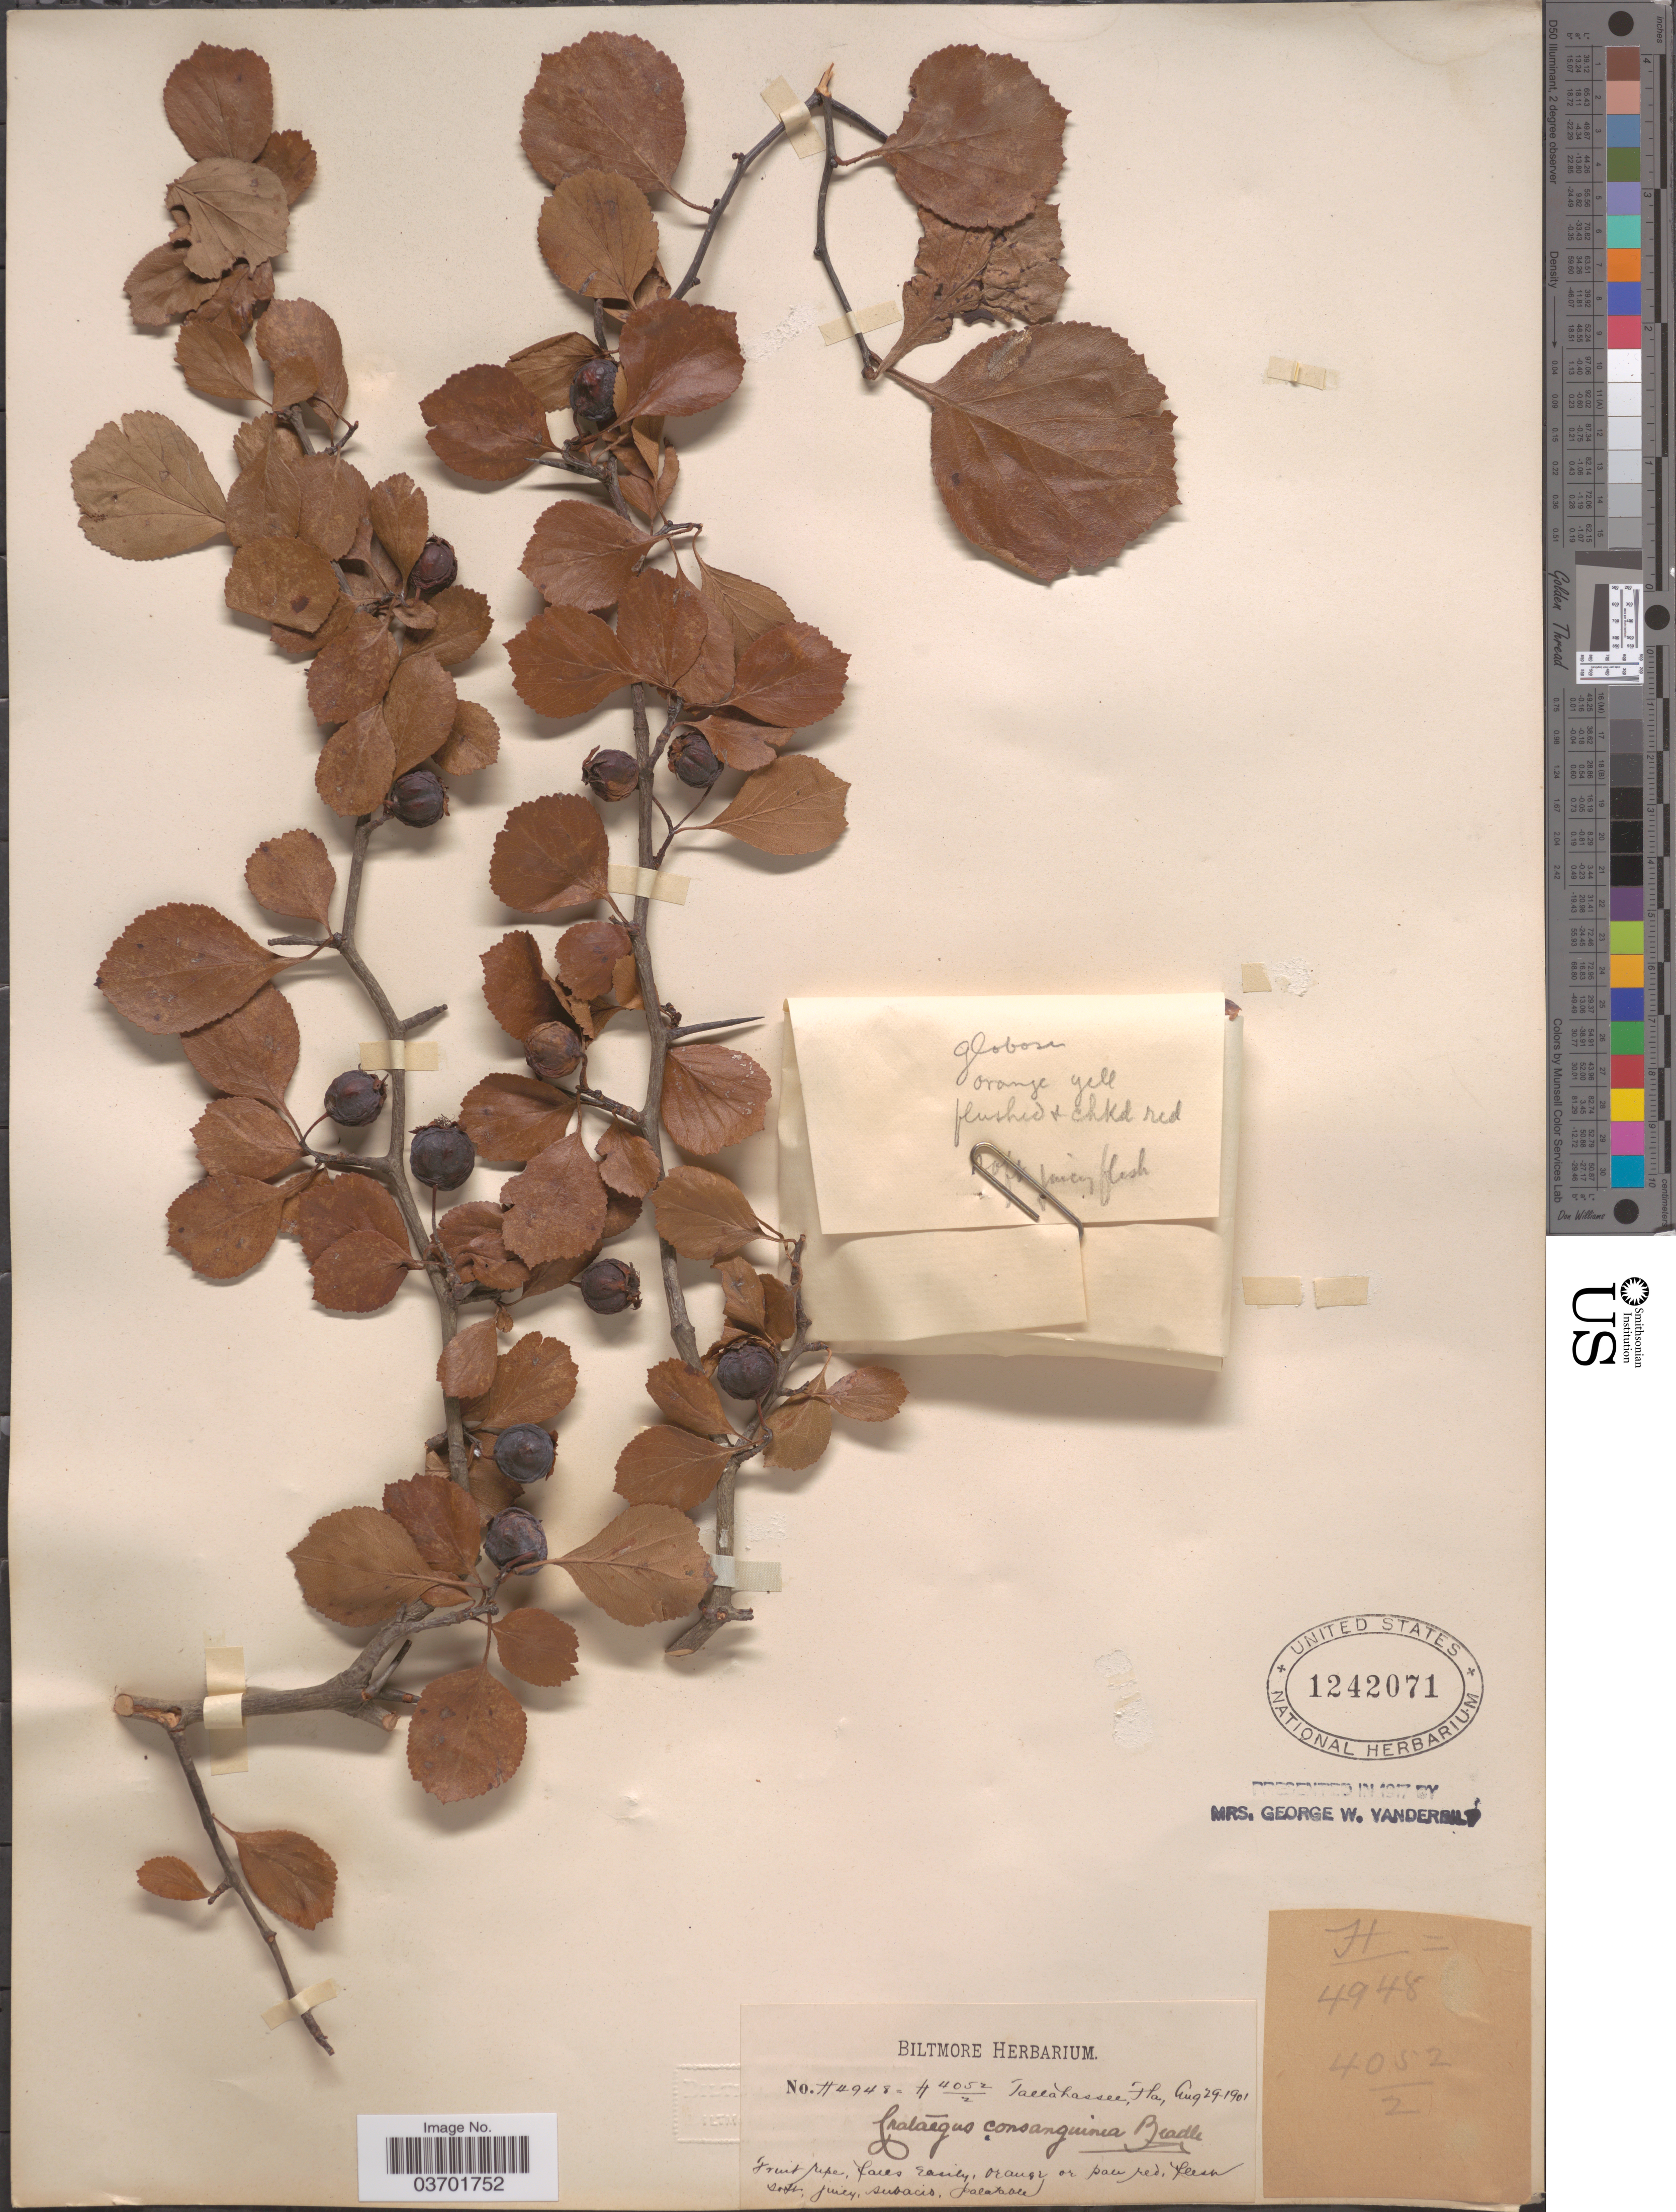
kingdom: Plantae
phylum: Tracheophyta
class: Magnoliopsida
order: Rosales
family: Rosaceae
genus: Crataegus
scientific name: Crataegus segnis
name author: Beadle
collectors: ex herb. Biltmore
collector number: H4948=H4052/2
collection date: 1901-08-29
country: United States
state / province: Florida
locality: Tallahassee.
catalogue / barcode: US 1242071